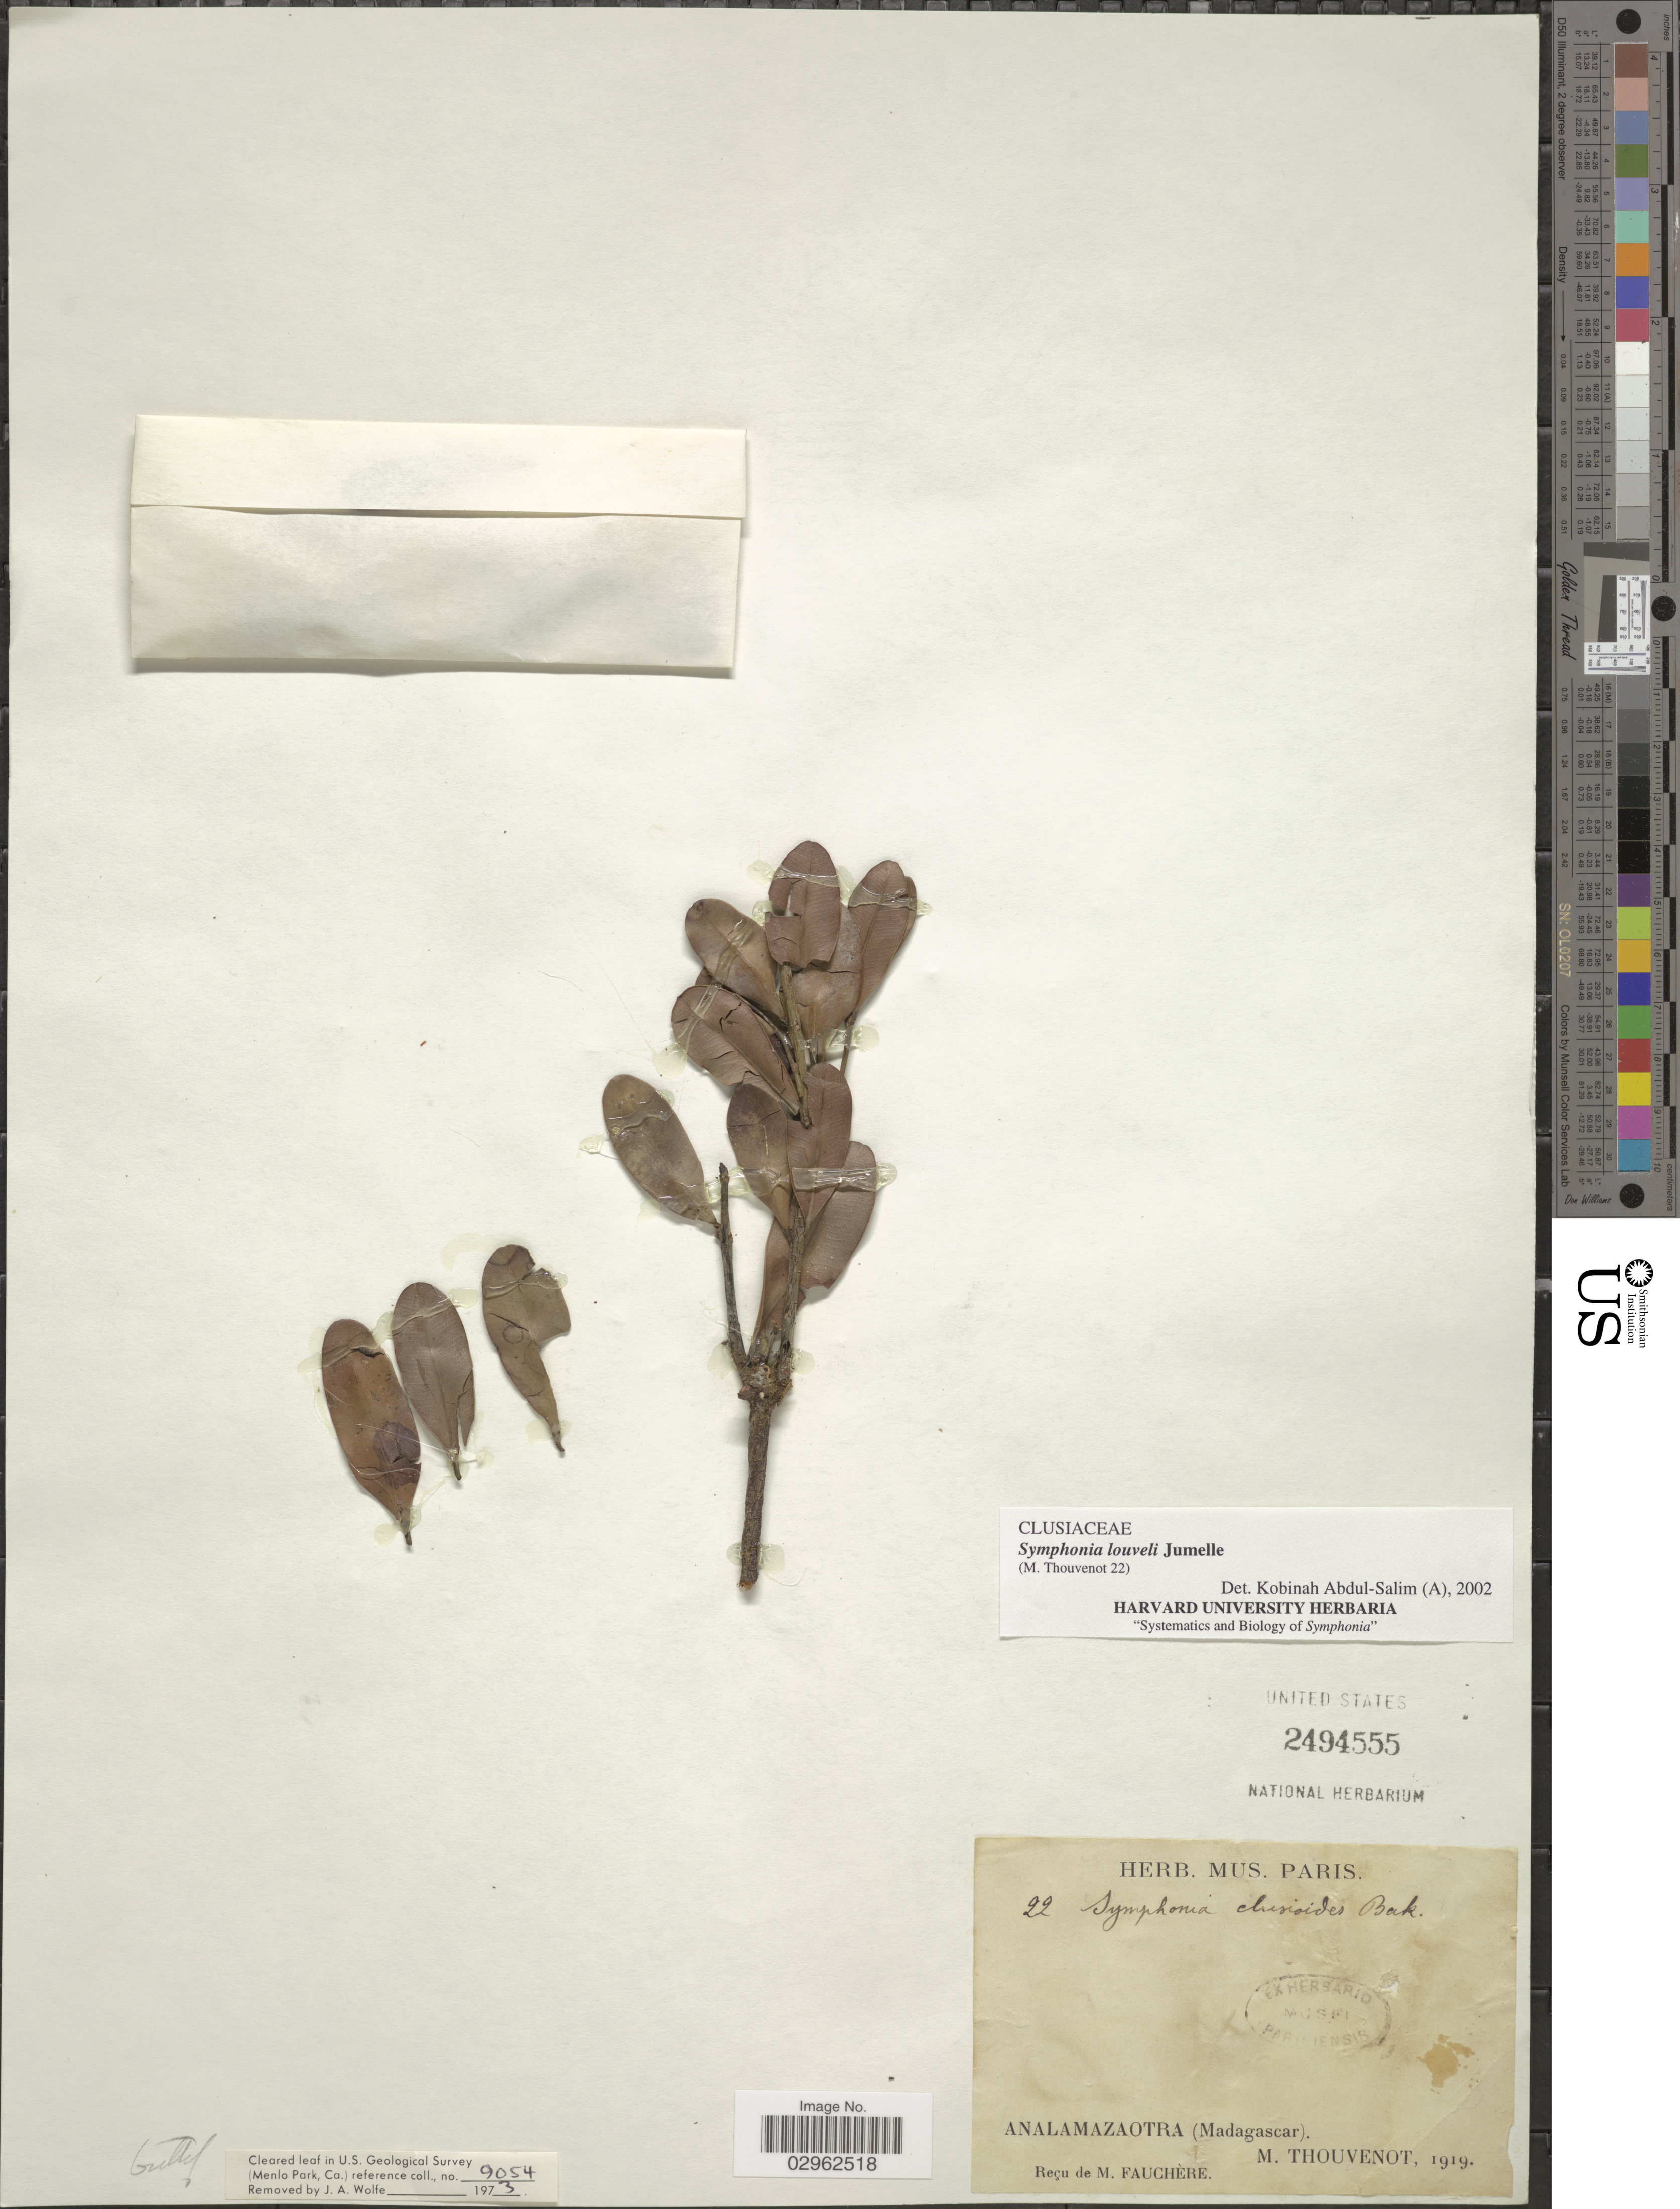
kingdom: Plantae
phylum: Tracheophyta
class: Magnoliopsida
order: Malpighiales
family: Clusiaceae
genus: Symphonia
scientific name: Symphonia louvelii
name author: Jum. & H. Perrier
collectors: M. Thouvenot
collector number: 22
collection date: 1919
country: Madagascar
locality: Analamazaotra.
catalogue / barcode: US 2494555